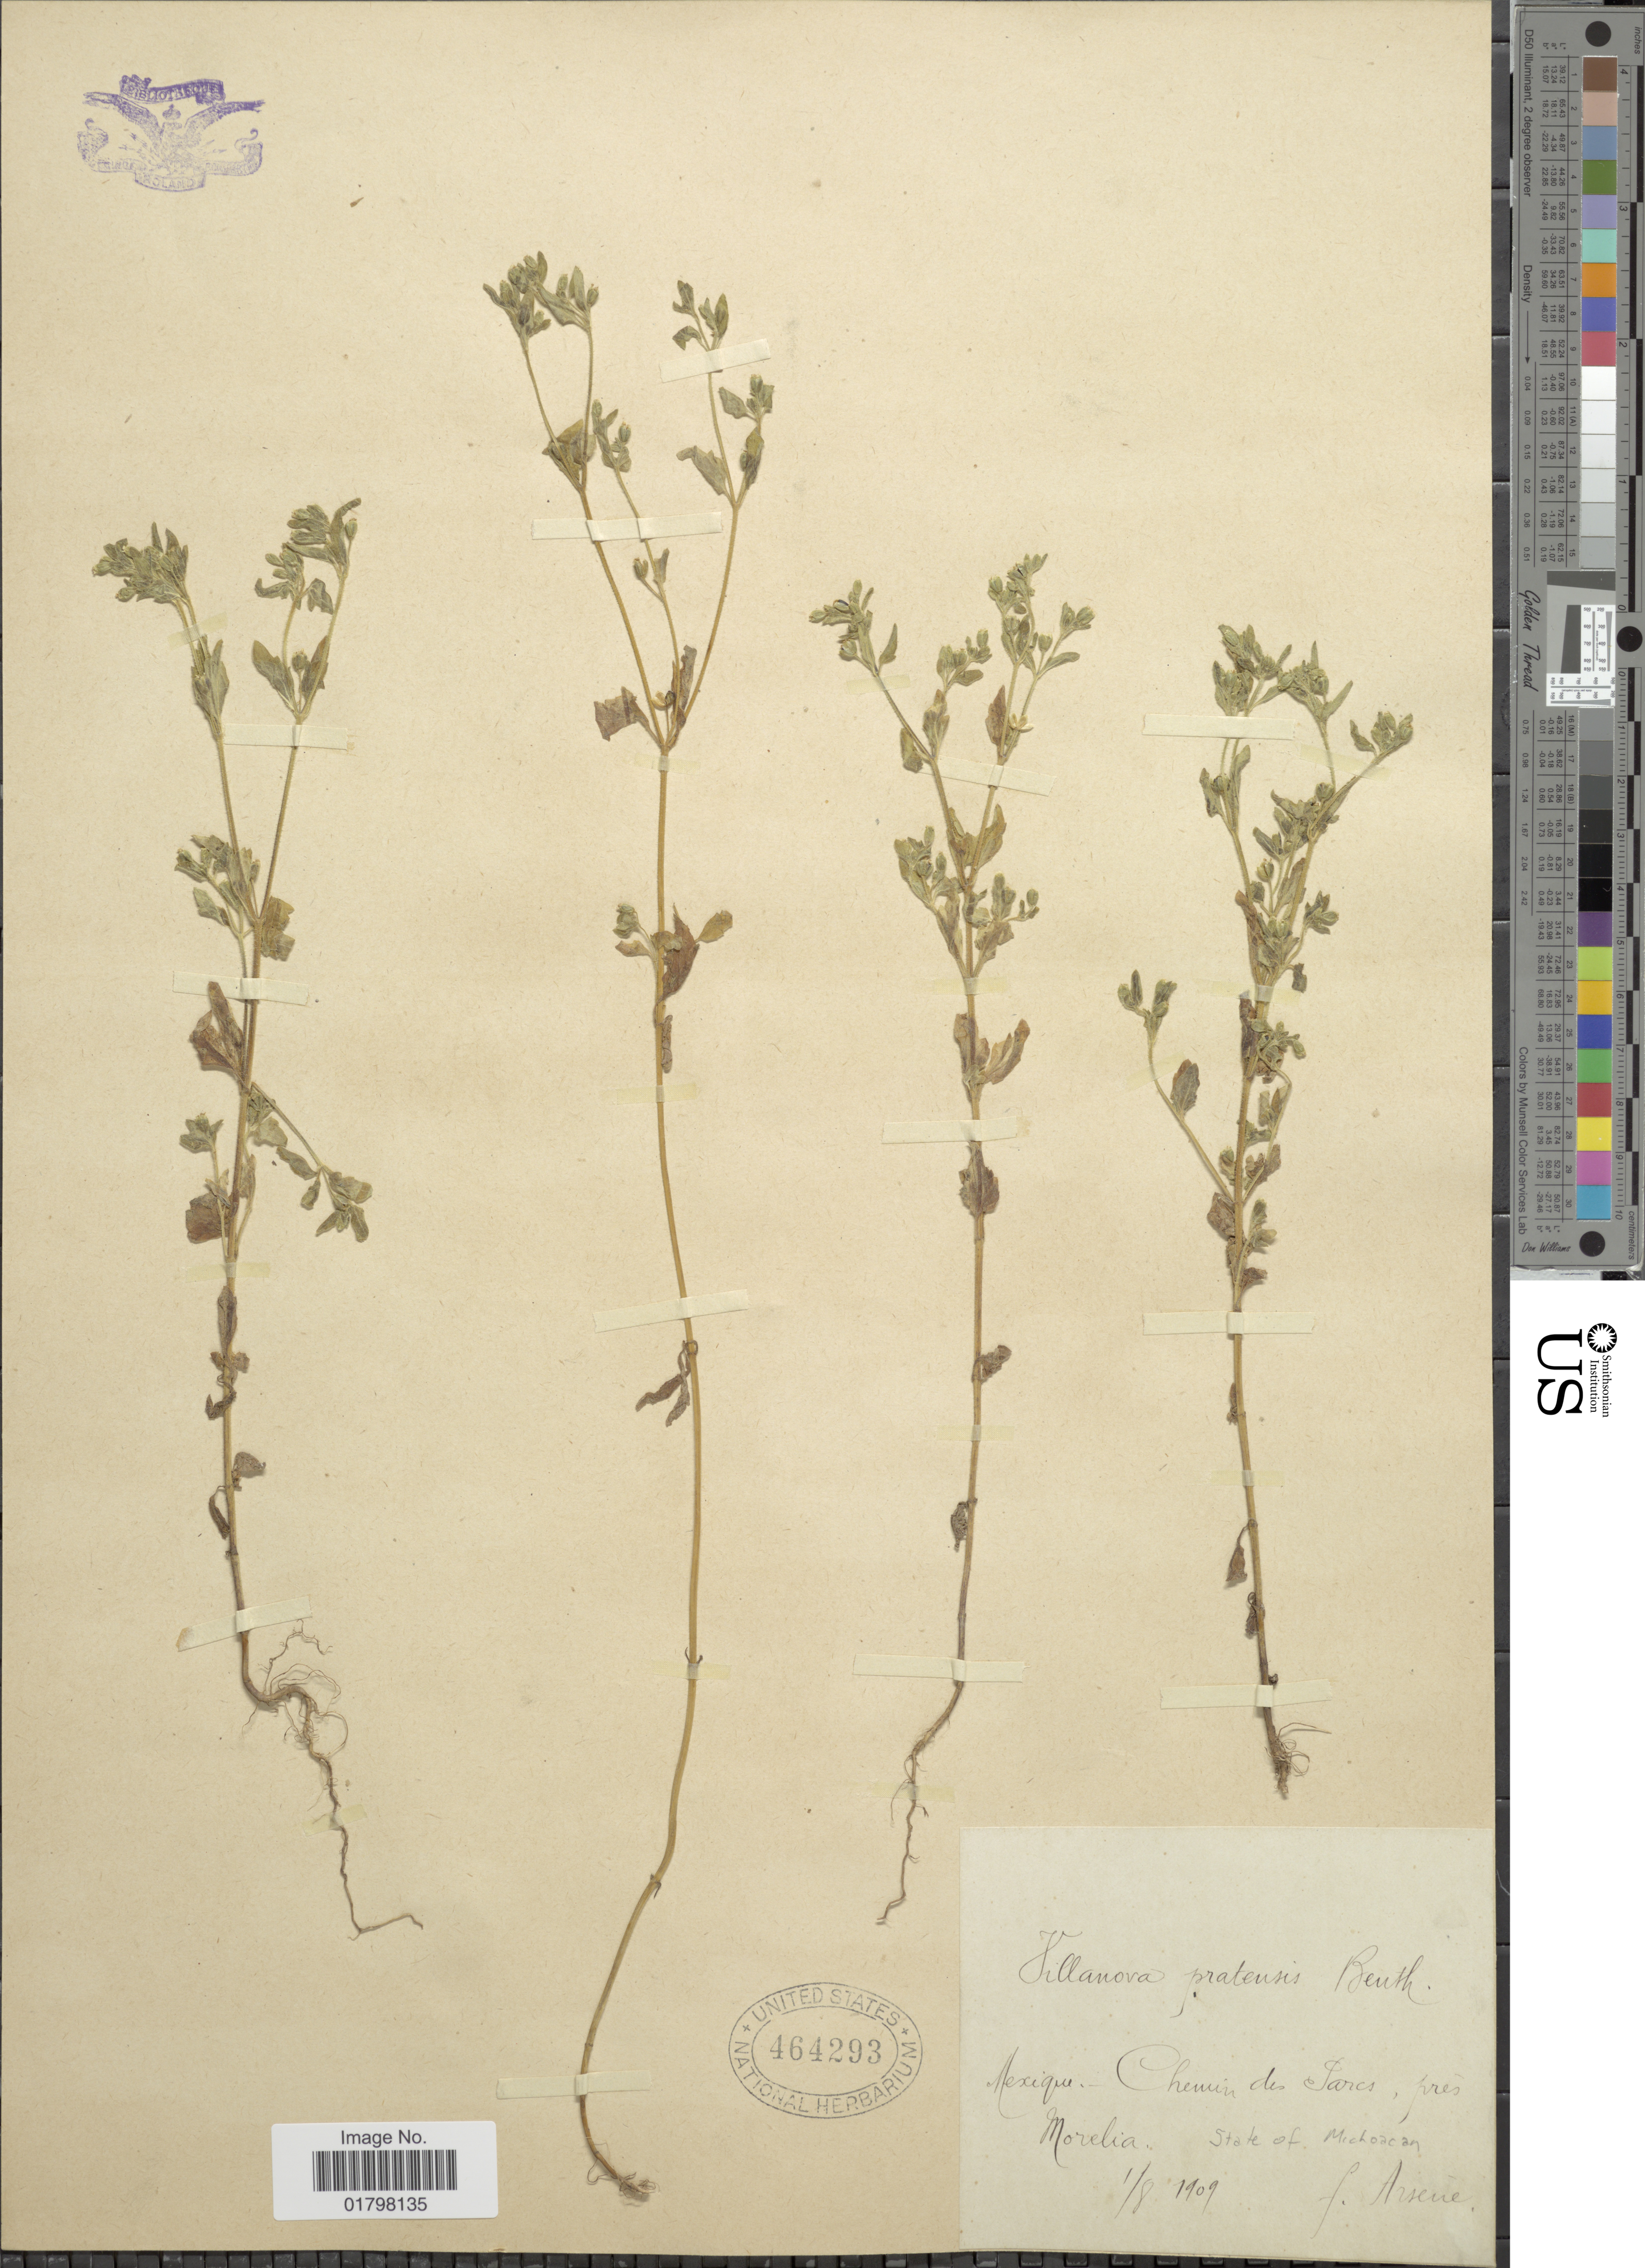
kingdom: Plantae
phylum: Tracheophyta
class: Magnoliopsida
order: Asterales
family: Asteraceae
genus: Galeana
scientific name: Galeana pratensis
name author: (Kunth) Rydb.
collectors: F. Arsène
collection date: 1909-08-01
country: Mexico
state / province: Michoacán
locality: Mexique - Chemin des Parcs, près Morelia. State of Michoacan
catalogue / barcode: US 464293